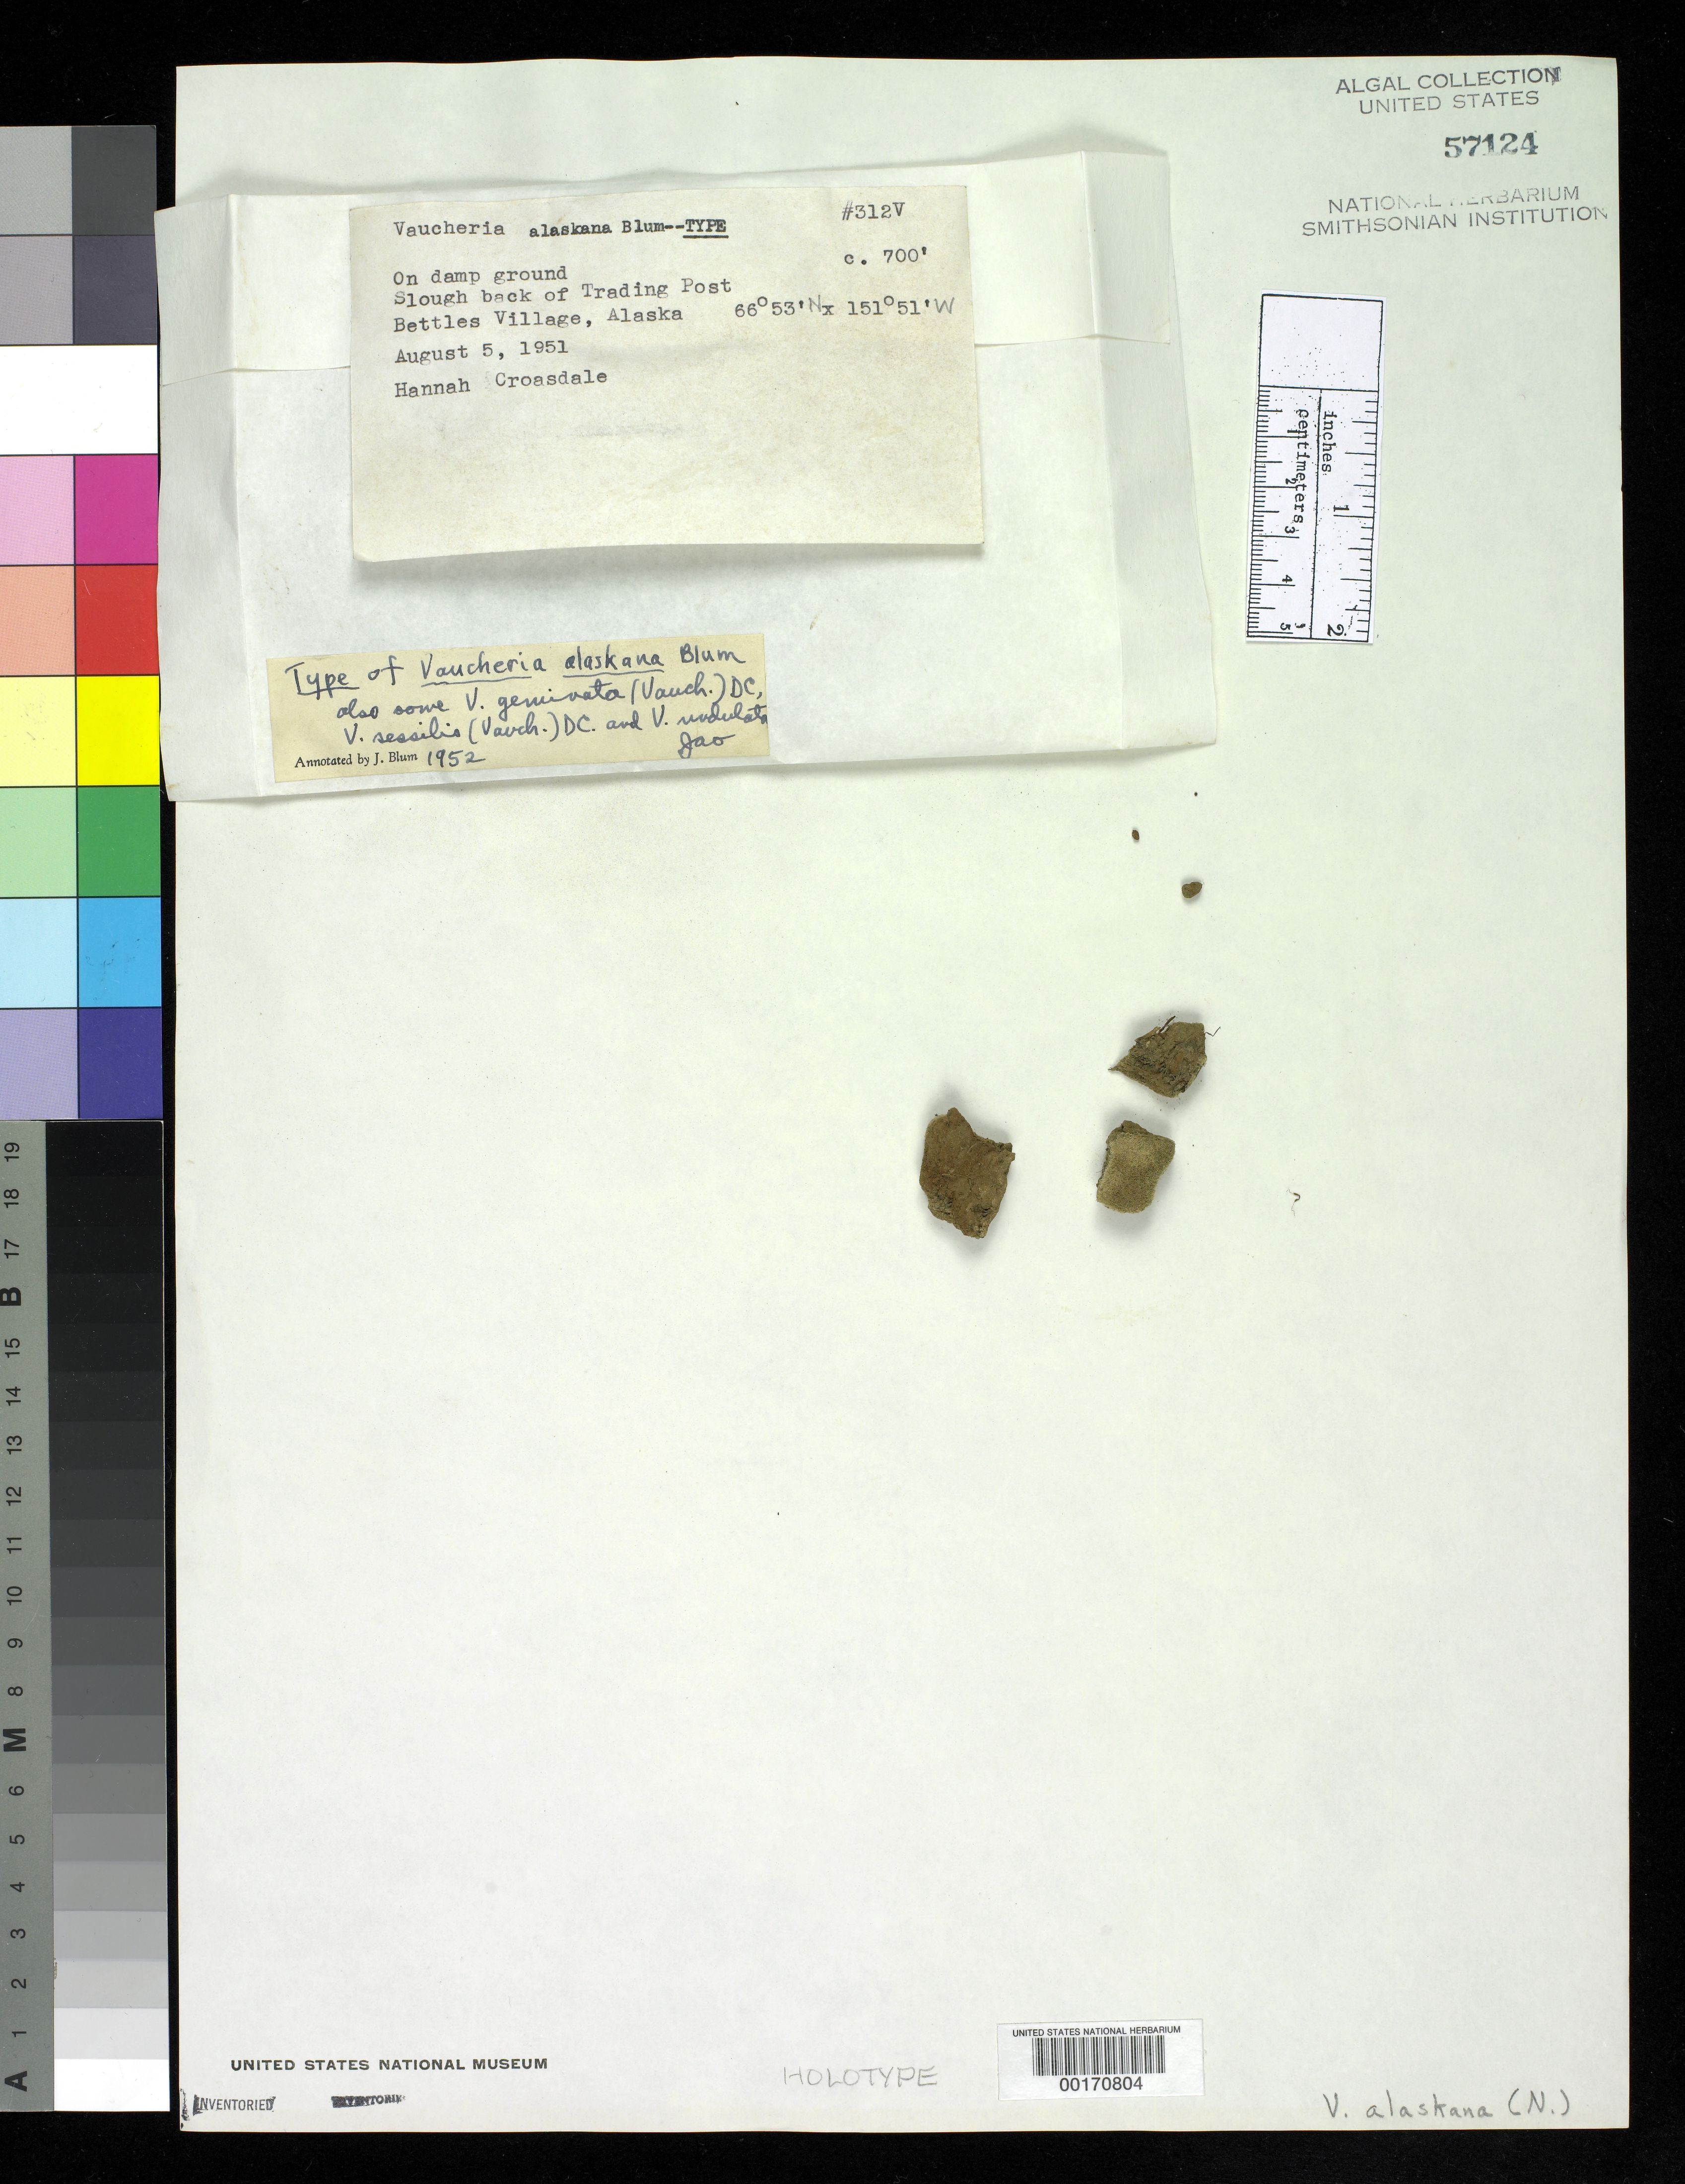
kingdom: Chromista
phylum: Ochrophyta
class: Xanthophyceae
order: Vaucheriales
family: Vaucheriaceae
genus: Vaucheria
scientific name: Vaucheria alaskana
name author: Blum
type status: Holotype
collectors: H. T. Croasdale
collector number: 312V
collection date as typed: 05 Aug 1951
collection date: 1951-08-05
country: United States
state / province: Alaska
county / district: Yukon-Koyukuk Division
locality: Bettles village, near Trading Post.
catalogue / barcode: US 57124